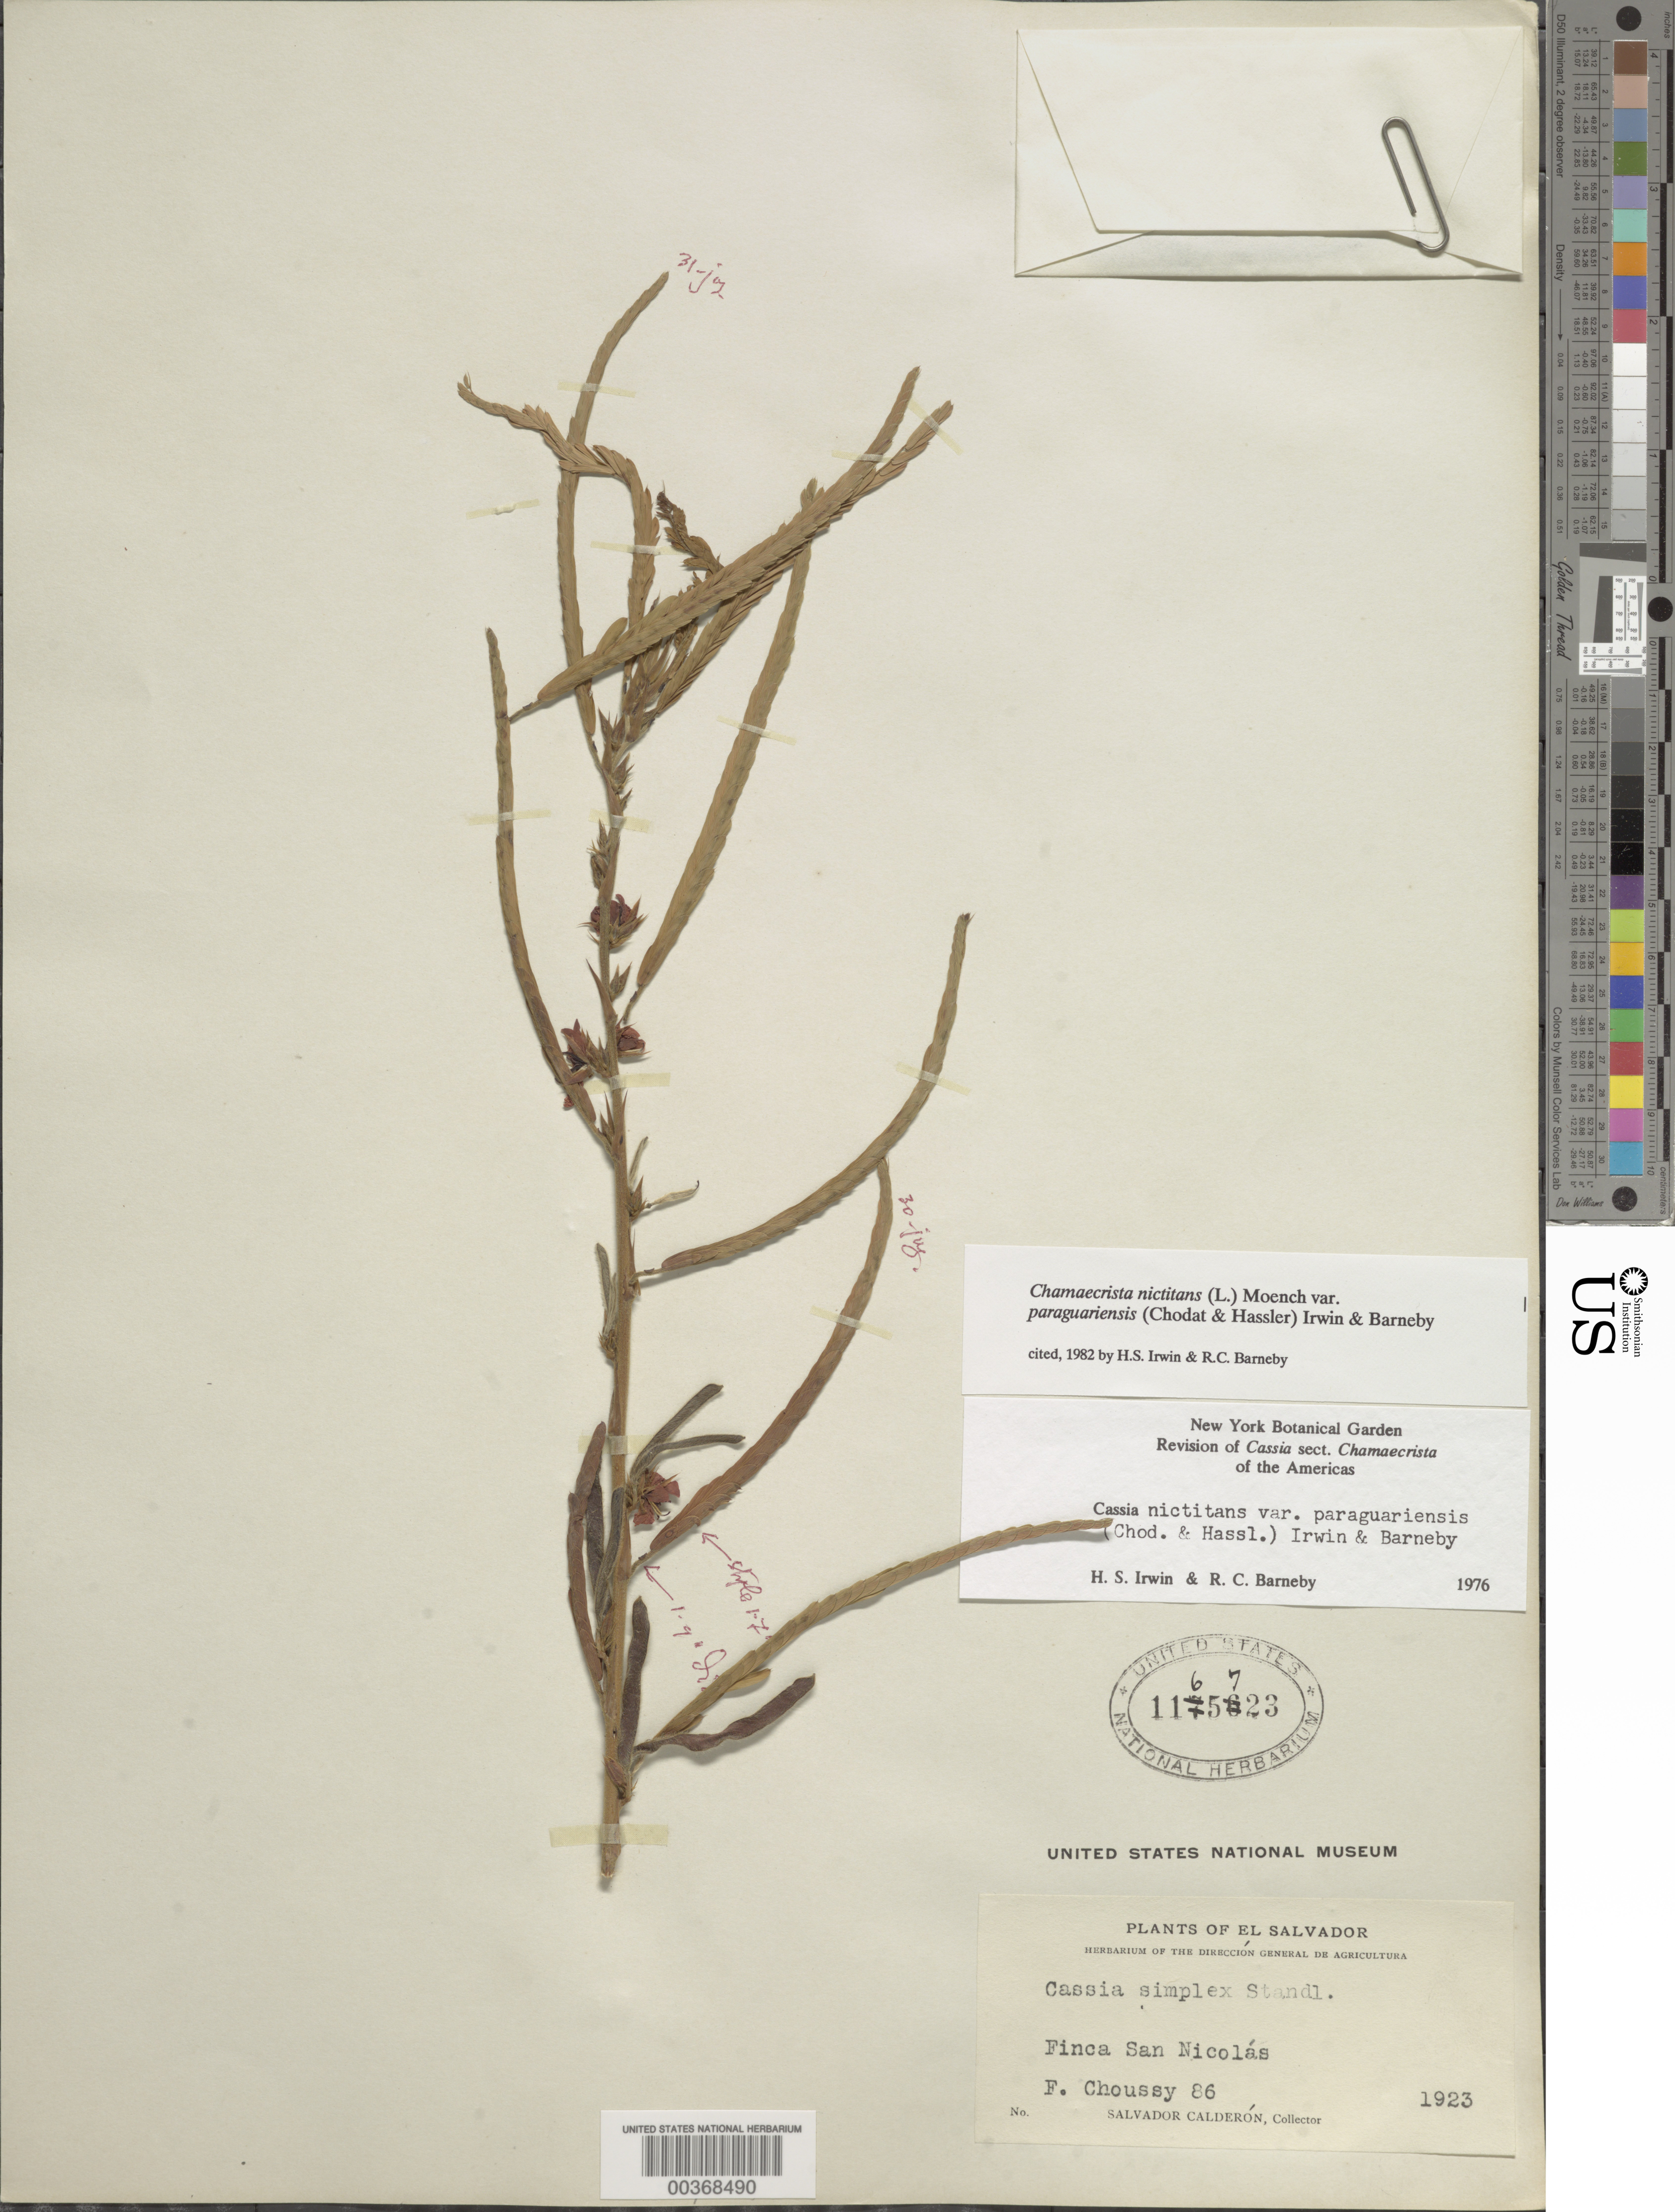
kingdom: Plantae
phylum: Tracheophyta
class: Magnoliopsida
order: Fabales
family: Fabaceae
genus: Chamaecrista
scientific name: Chamaecrista nictitans var. paraguariensis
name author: (Chodat & Hassl.) H.S. Irwin & Barneby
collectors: F. Choussy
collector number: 86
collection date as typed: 1923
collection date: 1923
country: El Salvador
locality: Finca san nicolas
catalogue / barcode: US 1165723